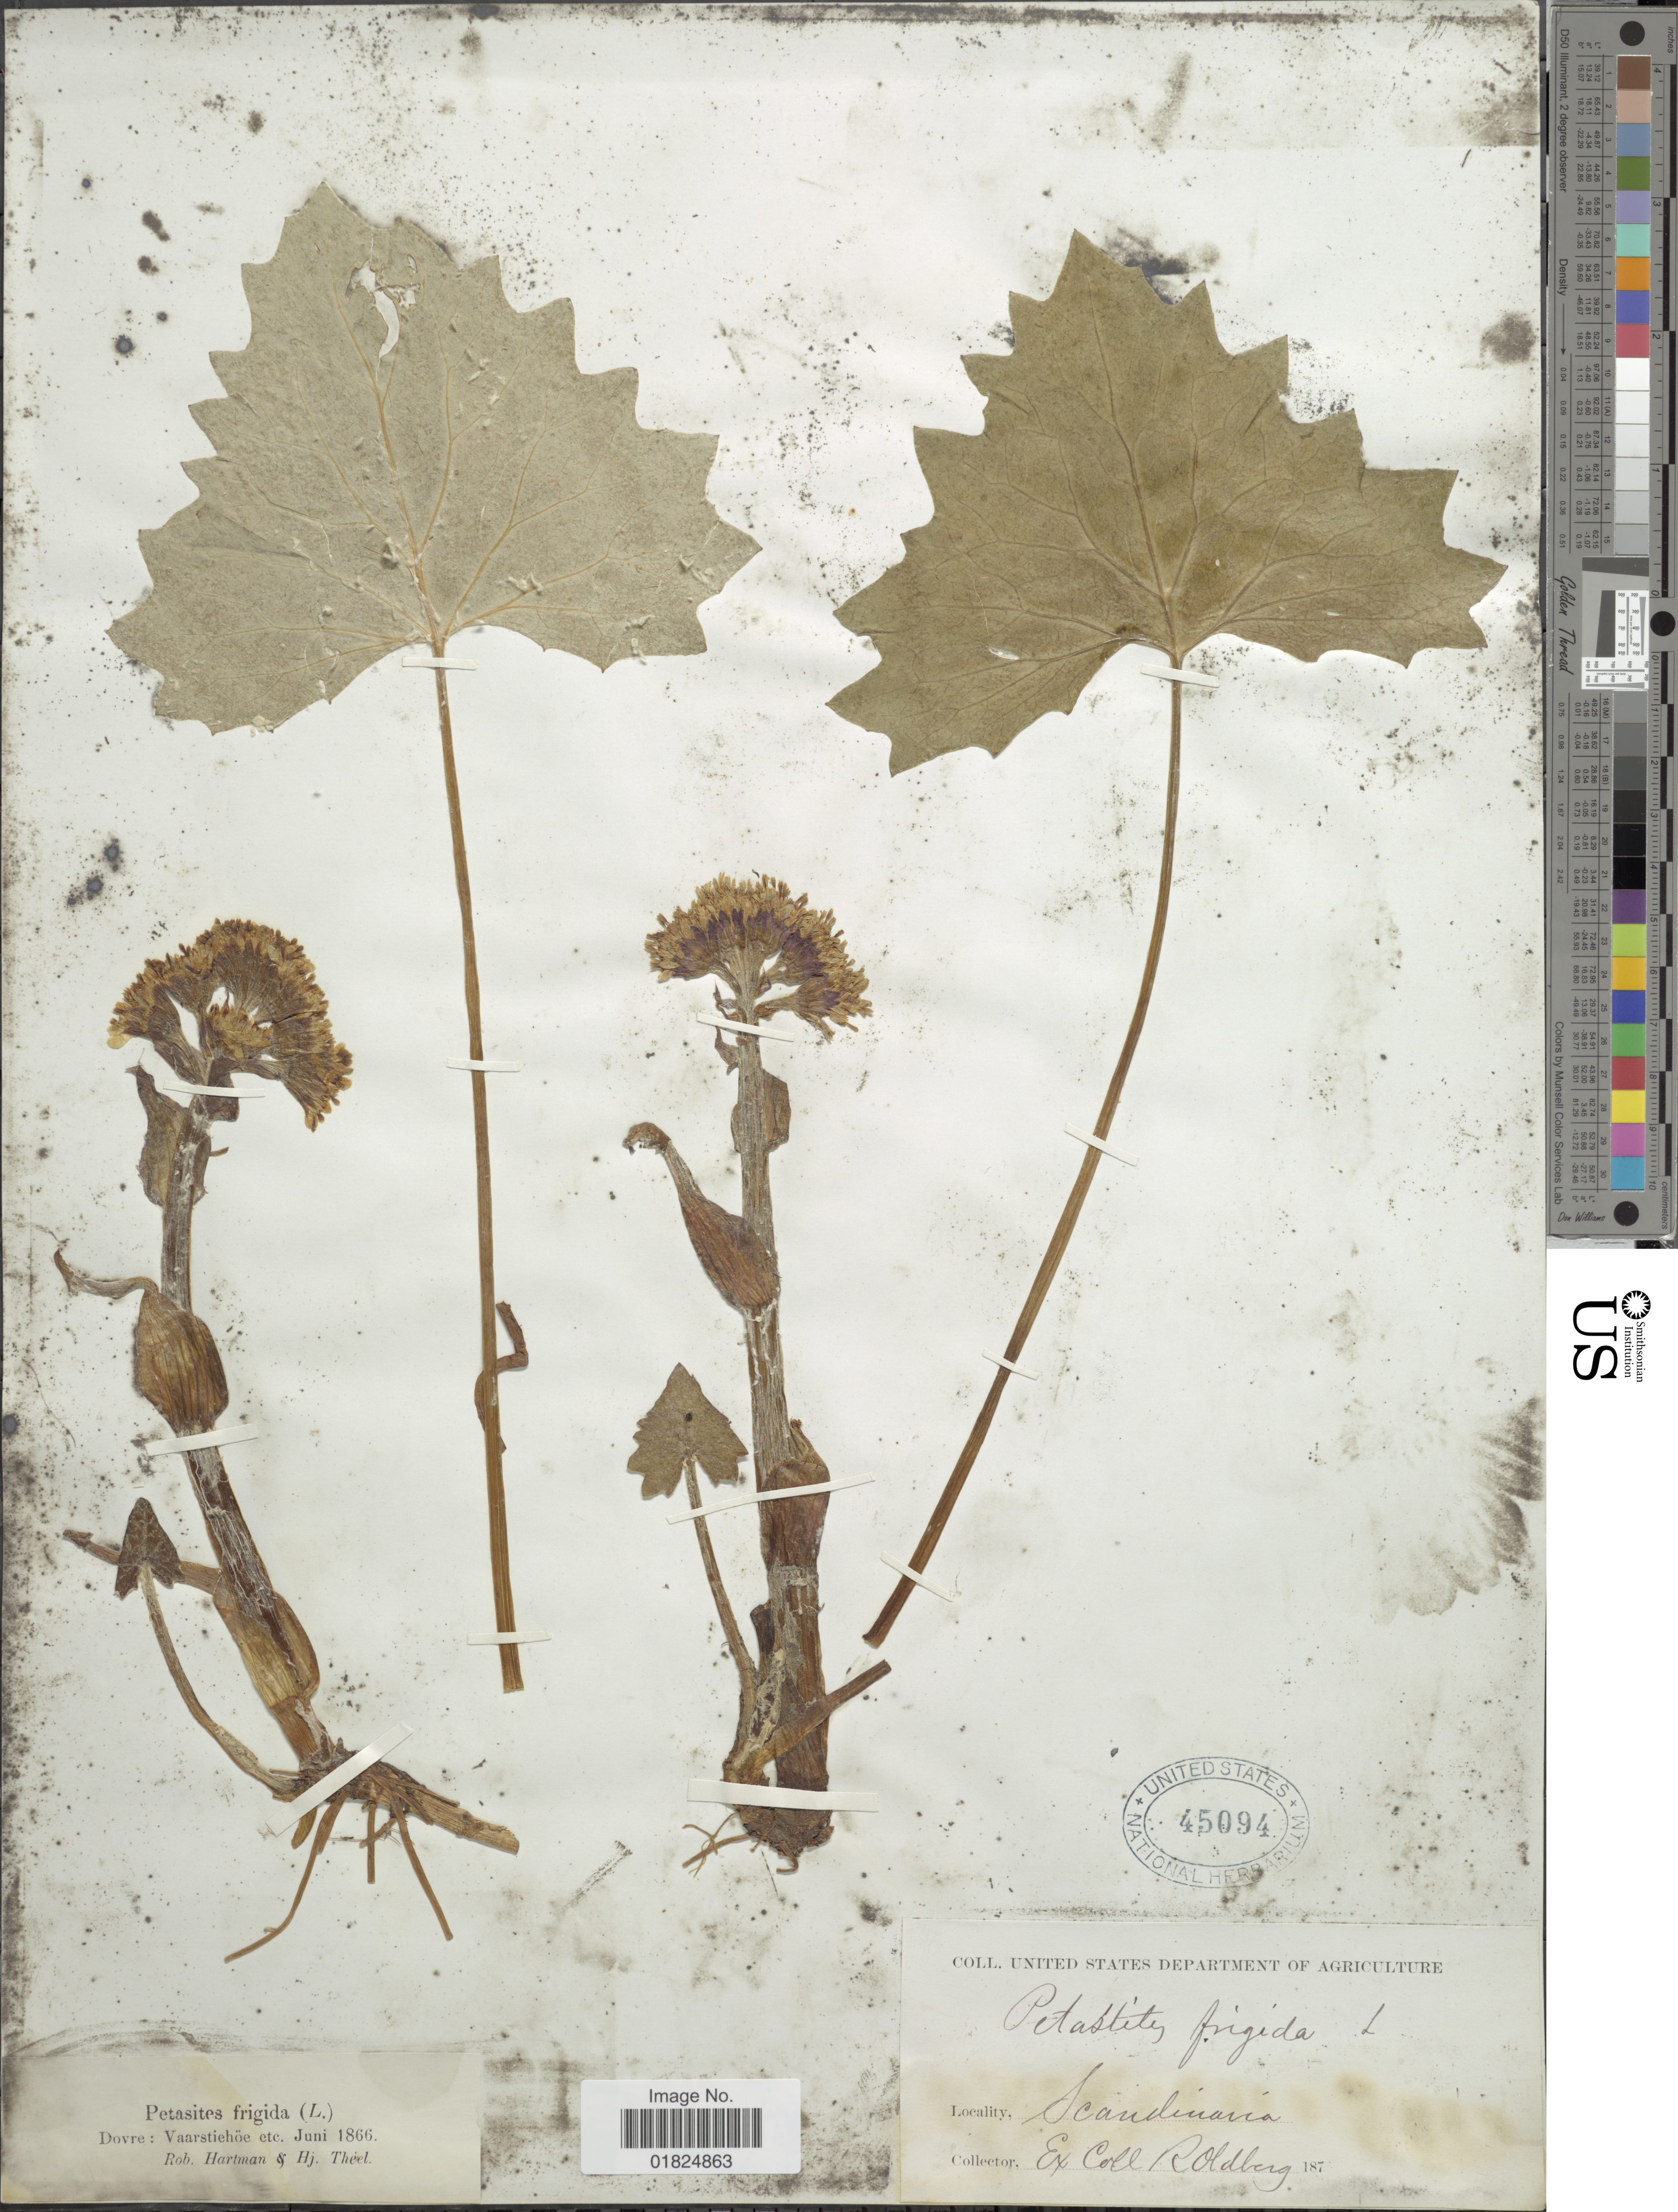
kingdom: Plantae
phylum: Tracheophyta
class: Magnoliopsida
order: Asterales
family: Asteraceae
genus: Petasites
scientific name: Petasites frigidus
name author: (L.) Fr.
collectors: R. Oldberg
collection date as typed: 187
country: Sweden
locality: Scandanavia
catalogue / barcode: US 45094